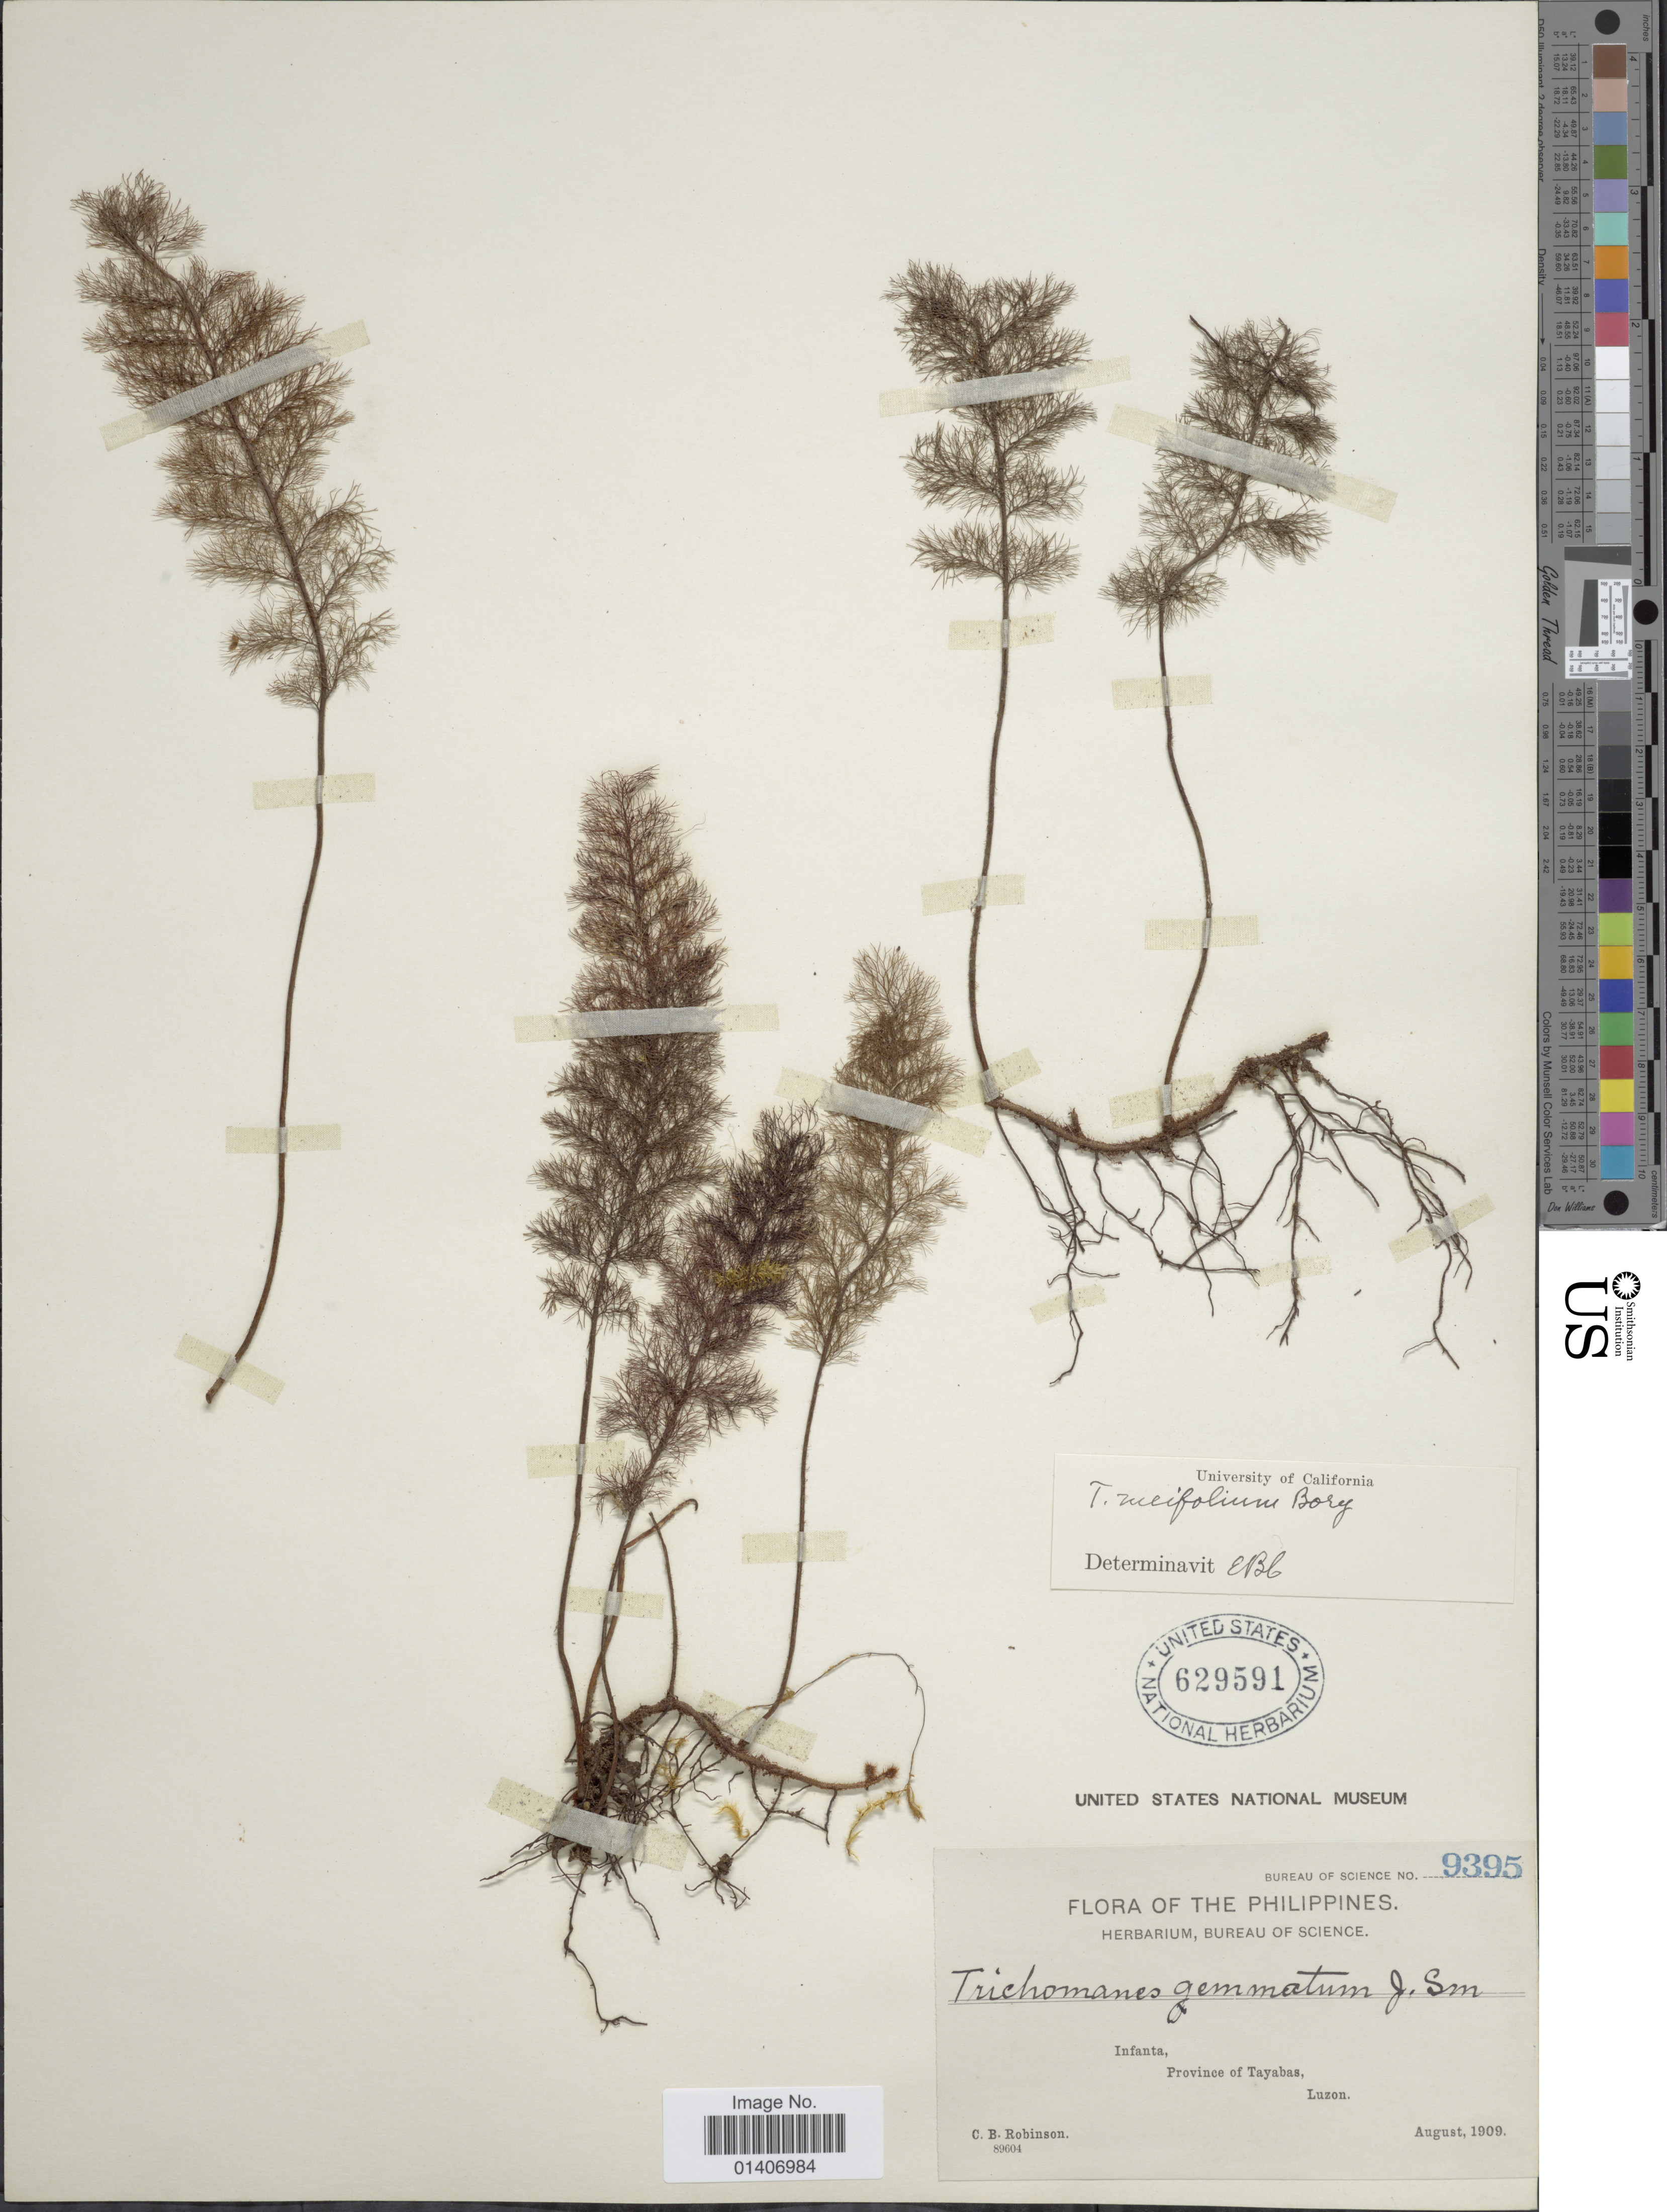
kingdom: Plantae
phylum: Tracheophyta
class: Polypodiopsida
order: Hymenophyllales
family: Hymenophyllaceae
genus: Abrodictyum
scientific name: Abrodictyum meifolium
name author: (Bory) Ebihara & K. Iwats.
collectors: C. Robinson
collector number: Bureau of Science 9395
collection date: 1909-08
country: Philippines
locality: Infanta, Province of Tayabas, Luzon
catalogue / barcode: US 629591